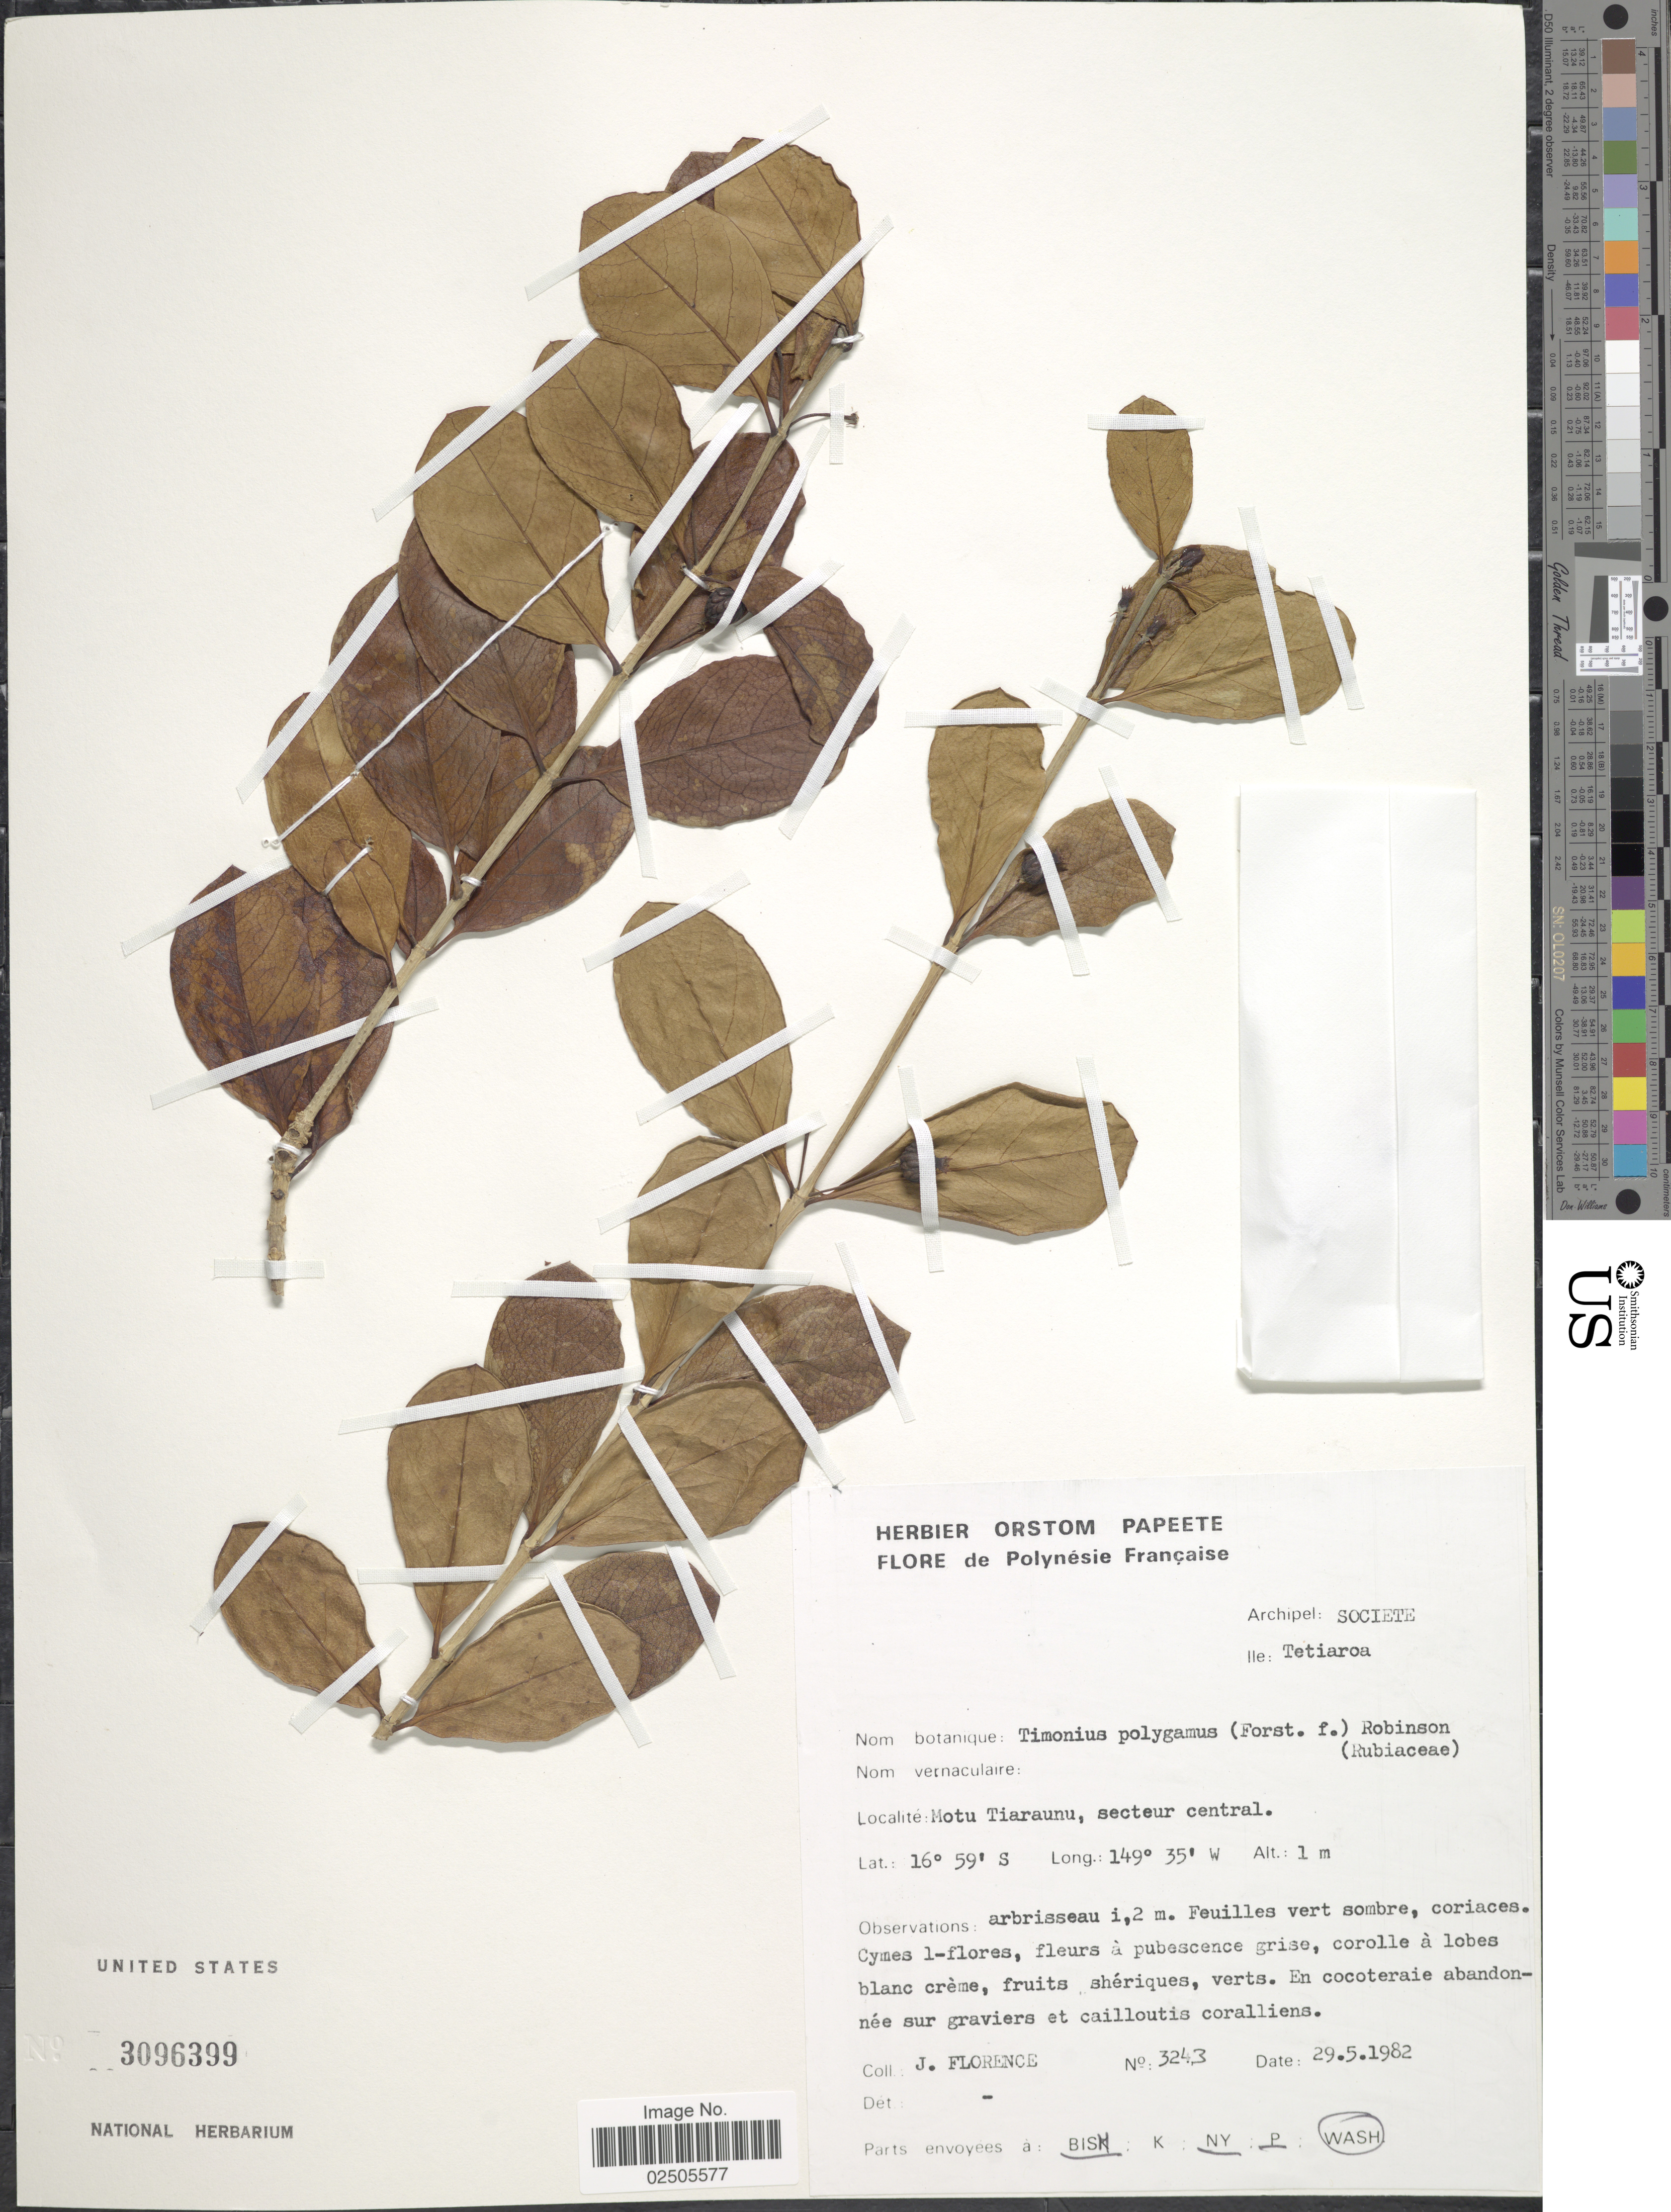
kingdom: Plantae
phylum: Tracheophyta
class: Magnoliopsida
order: Gentianales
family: Rubiaceae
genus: Timonius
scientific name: Timonius polygamus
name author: (G. Forst.) Rob.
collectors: J. Florence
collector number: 3243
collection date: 1982-05-29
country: French Polynesia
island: Tetiaroa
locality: Societe, Tetiaroa, Motu Tiaraunu, secteur central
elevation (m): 1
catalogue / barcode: US 3096399